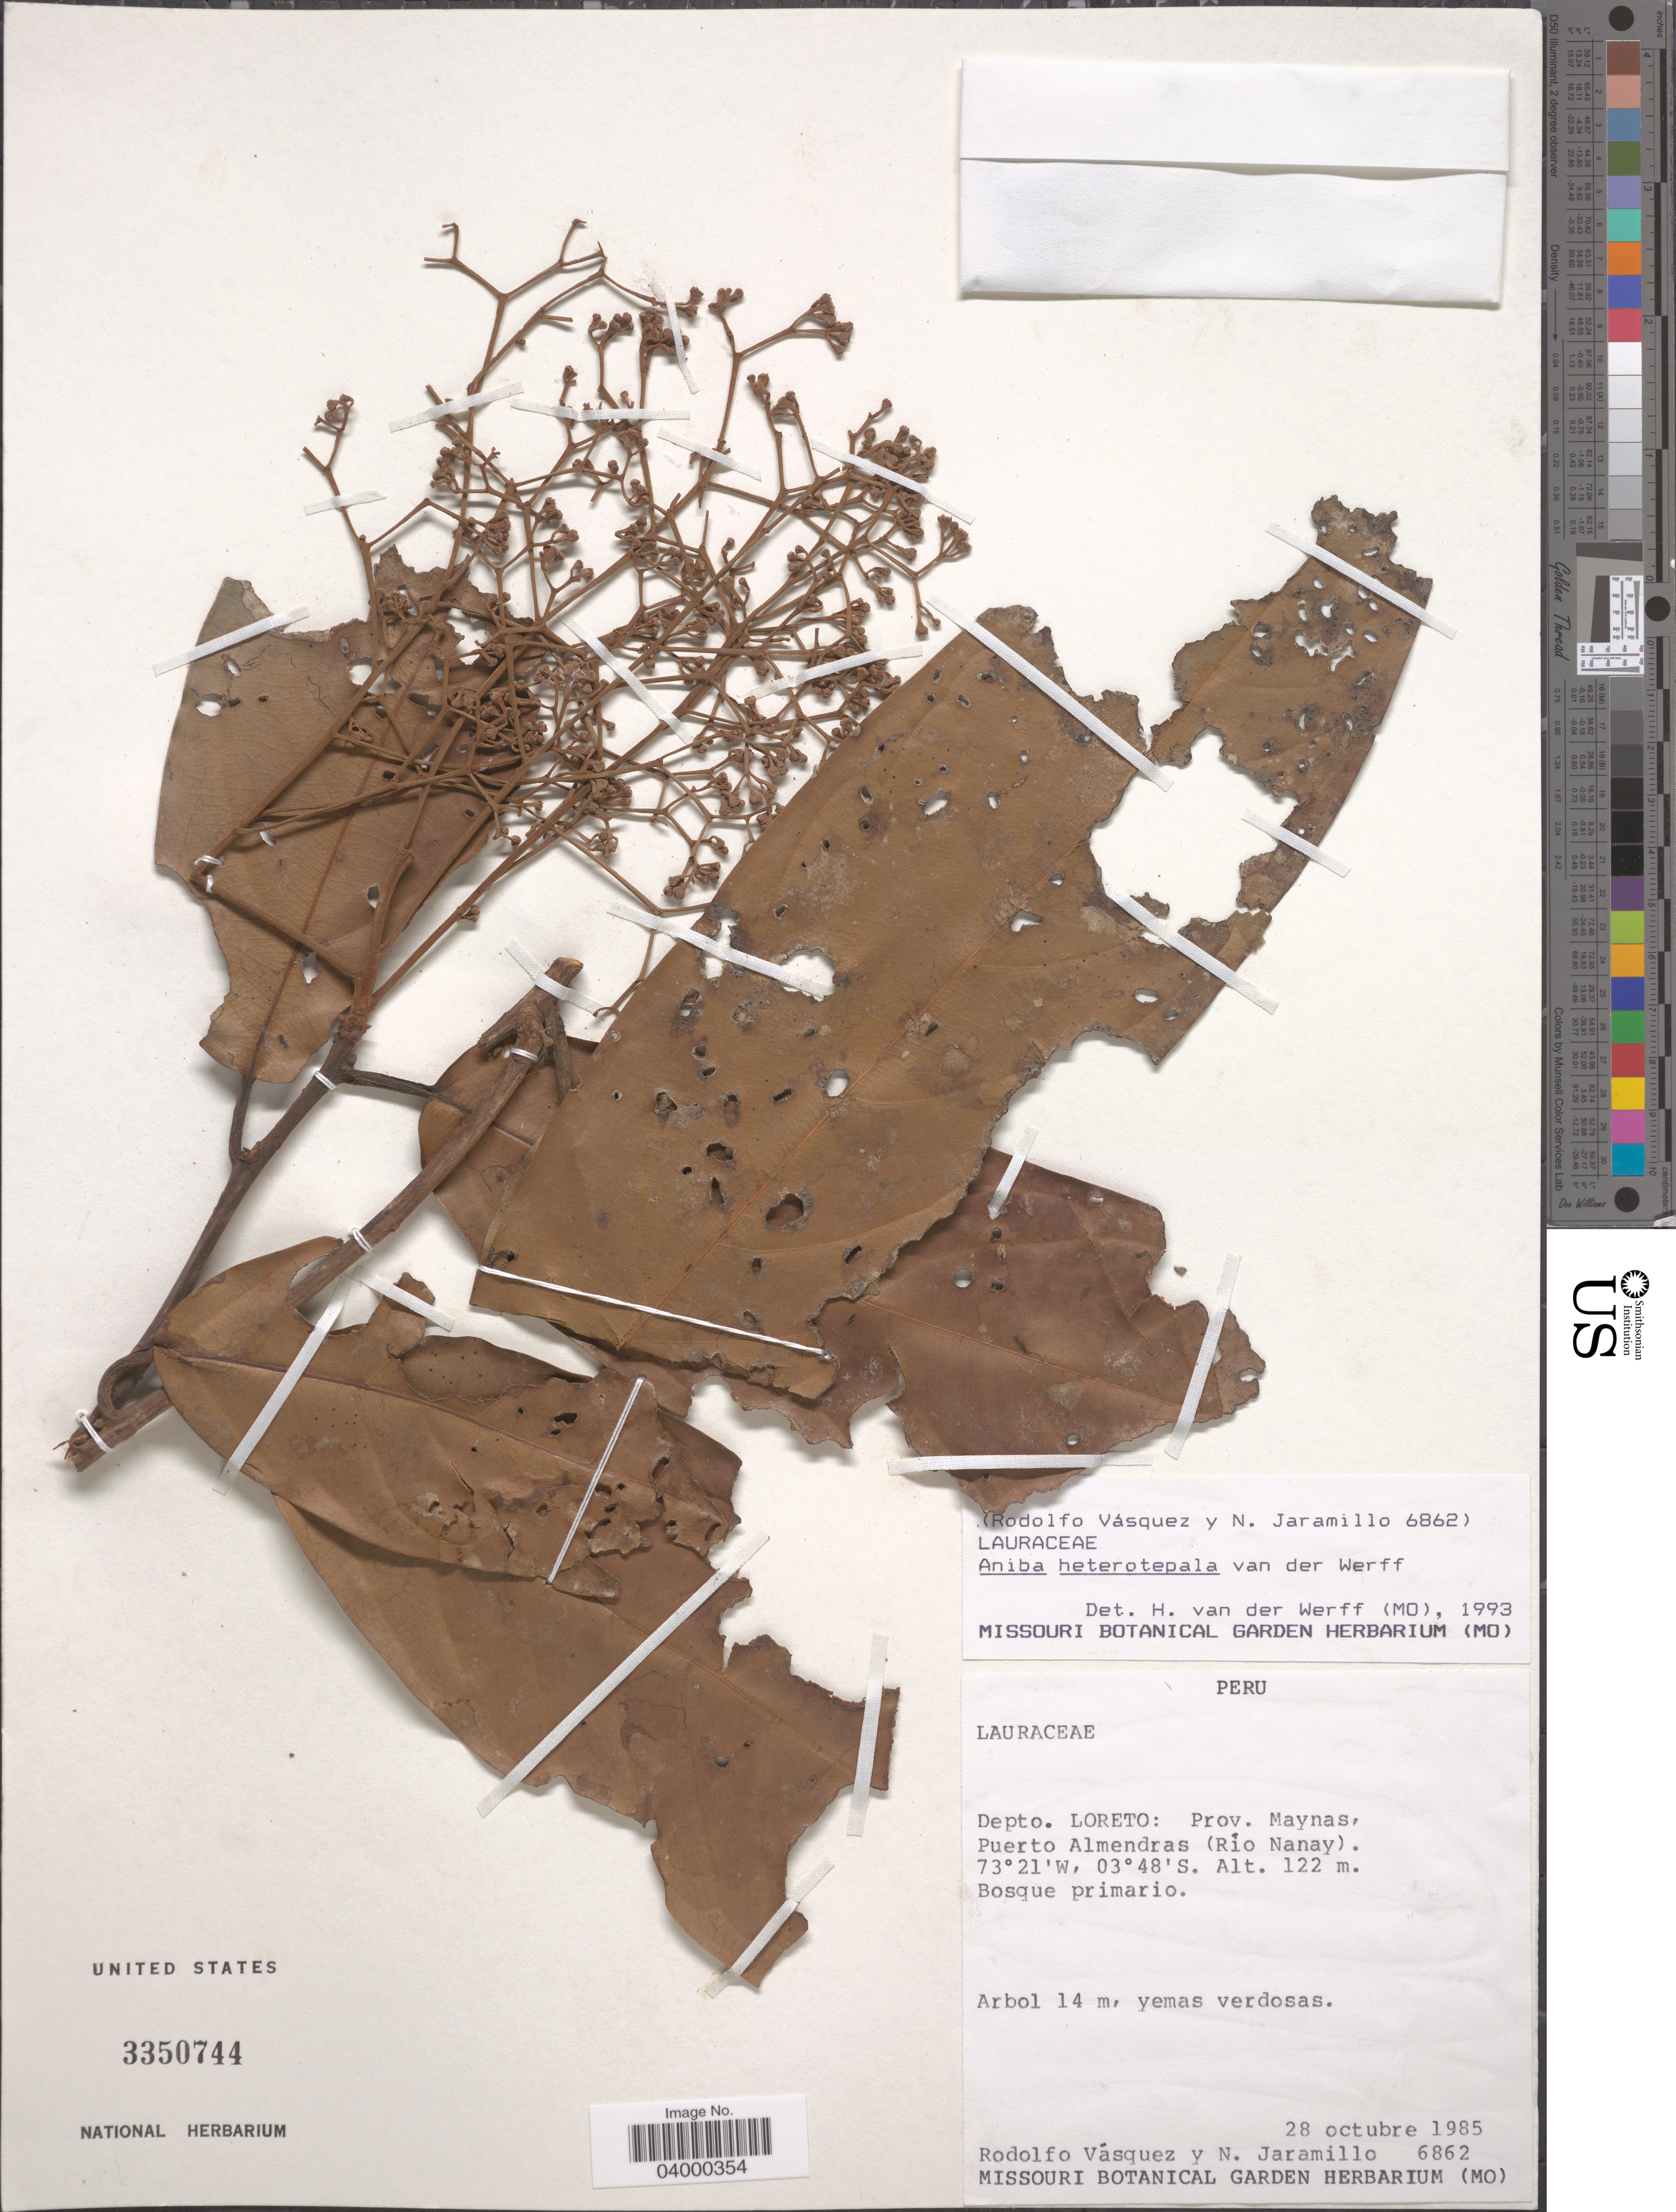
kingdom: Plantae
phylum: Tracheophyta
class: Magnoliopsida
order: Laurales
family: Lauraceae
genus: Aniba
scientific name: Aniba heterotepala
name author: van der Werff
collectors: R. Vásquez & N. Jaramillo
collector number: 6862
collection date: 1985-10-28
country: Peru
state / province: Loreto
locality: Depto. Loreto: Prov. Maynas, Puerto Almendras (Río Nanay).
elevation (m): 122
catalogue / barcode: US 3350744